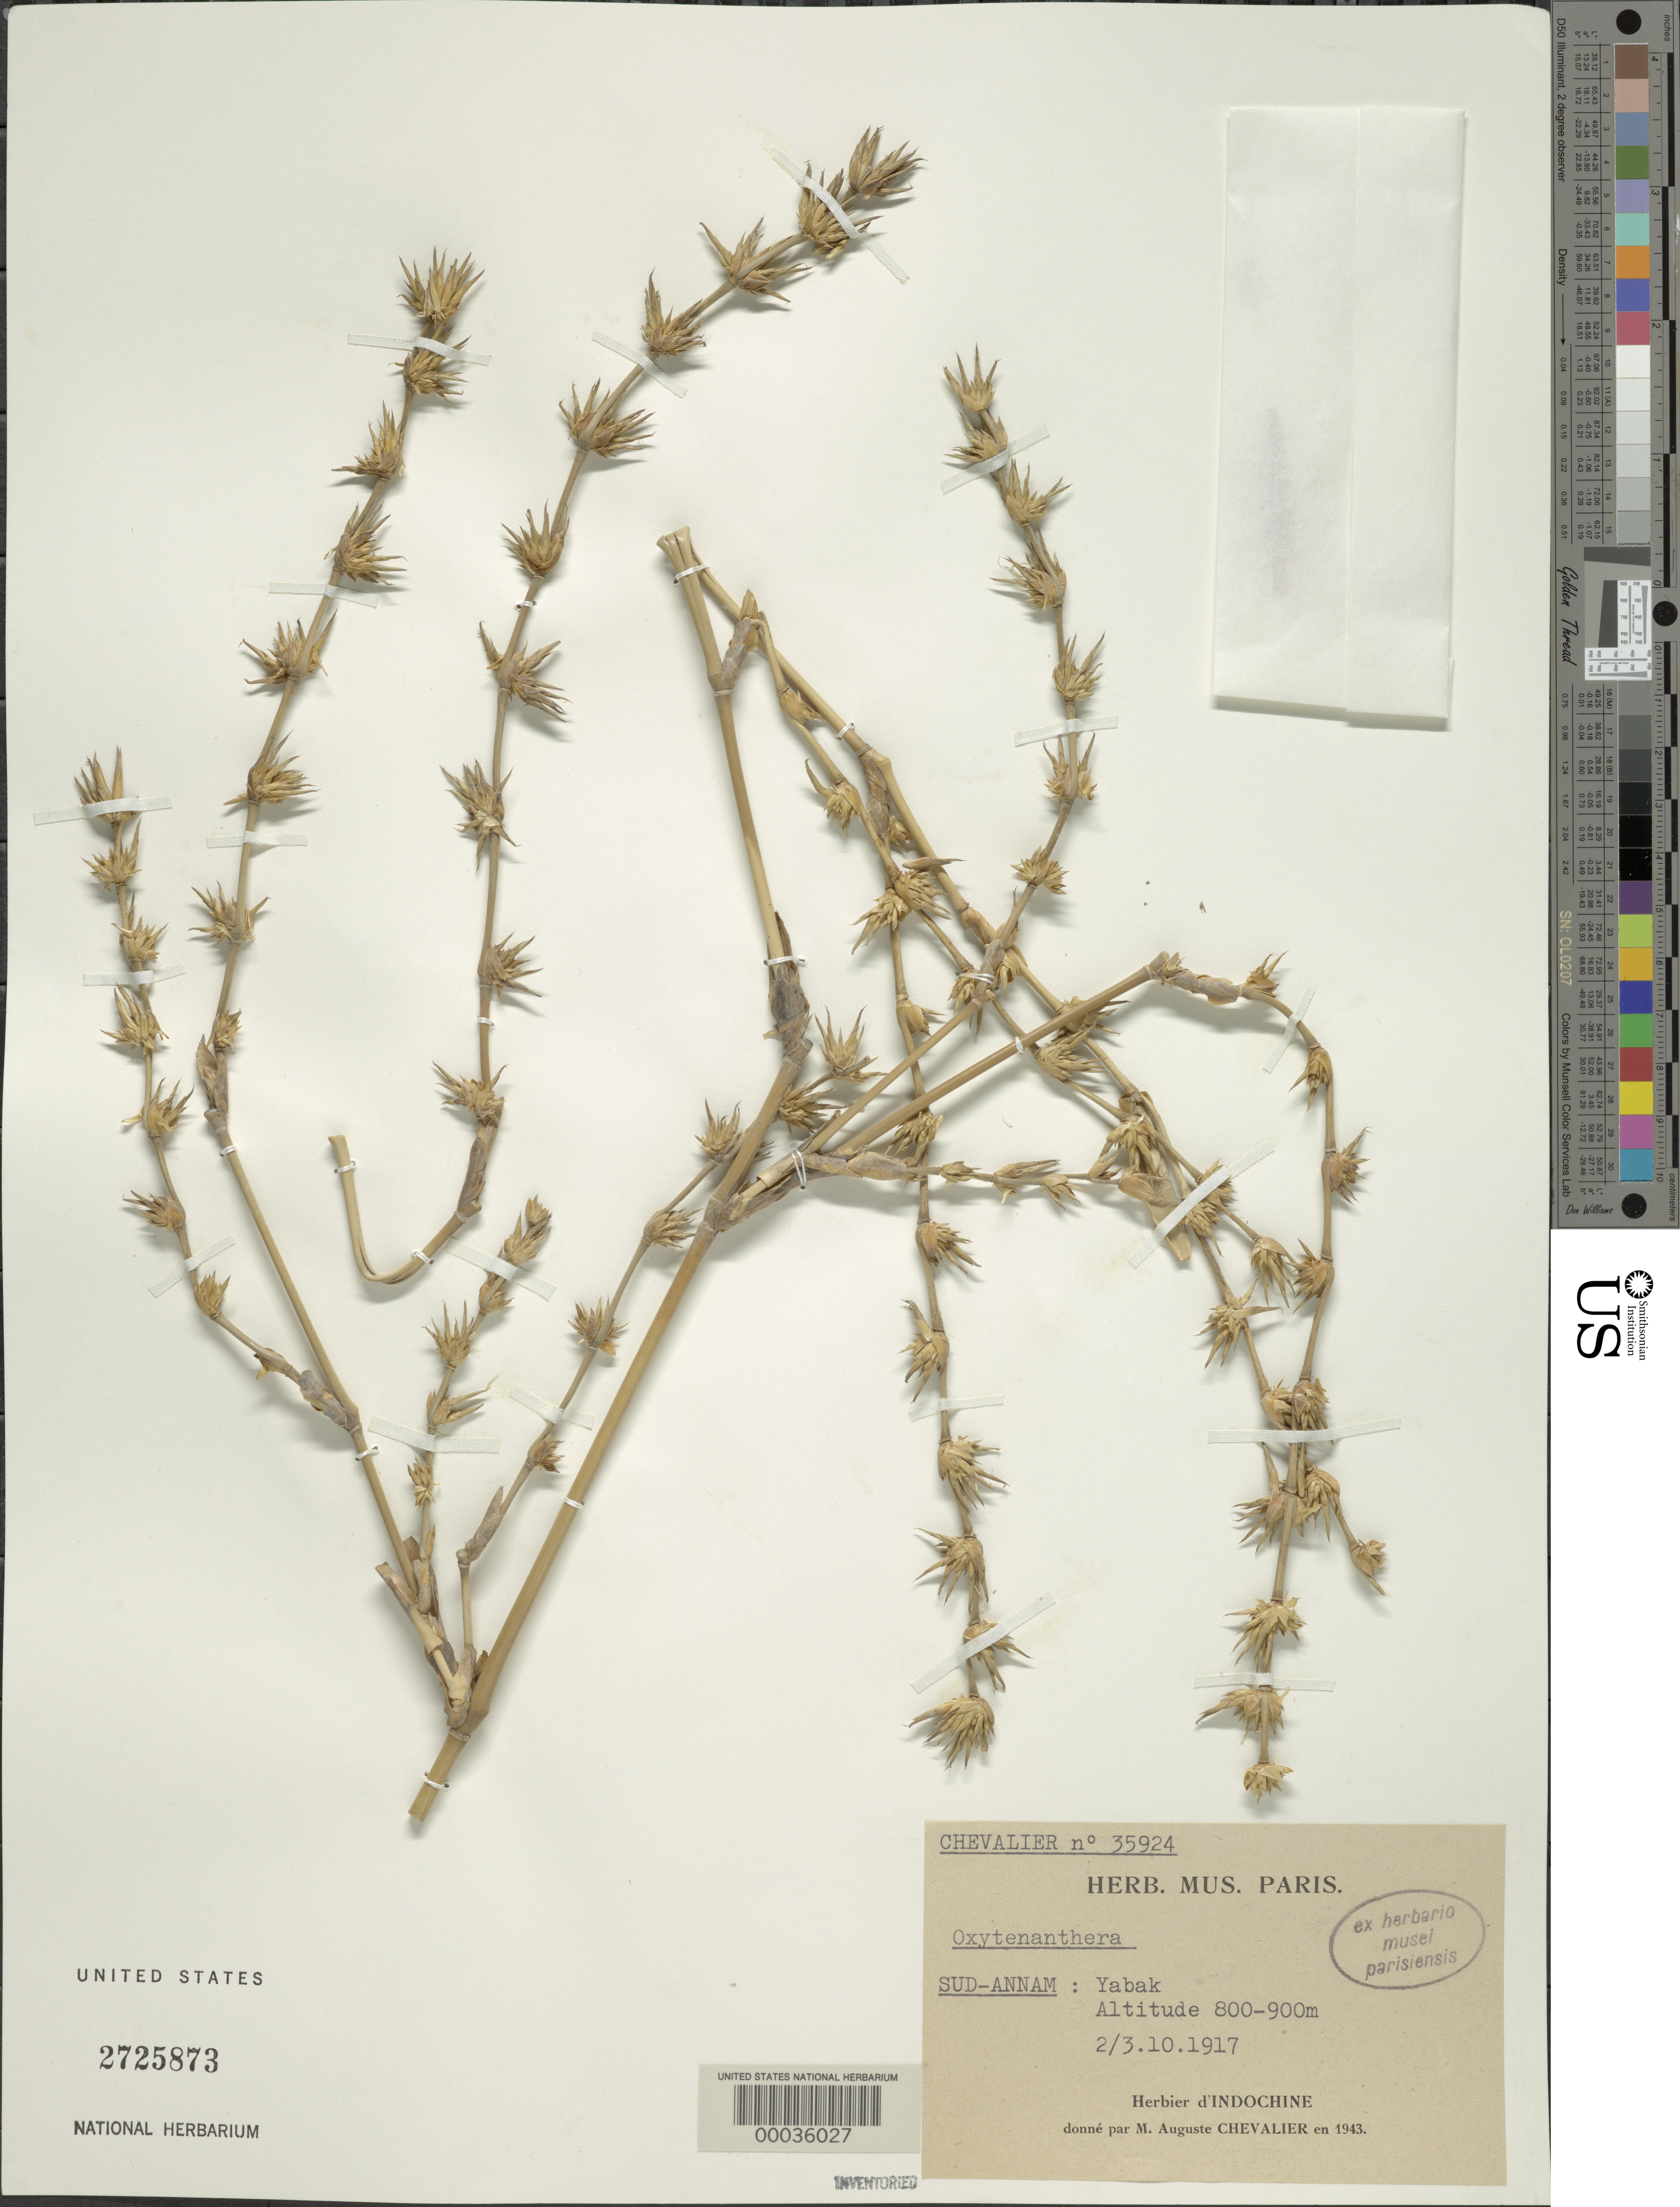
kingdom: Plantae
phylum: Tracheophyta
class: Liliopsida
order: Poales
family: Poaceae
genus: Dendrocalamus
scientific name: Dendrocalamus sp.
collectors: A. J. Chevalier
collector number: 35924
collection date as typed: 02 Oct 1917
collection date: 1917-10-02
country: Vietnam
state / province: Sud Annam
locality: Yabak, sud-annam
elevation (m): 800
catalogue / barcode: US 2725873